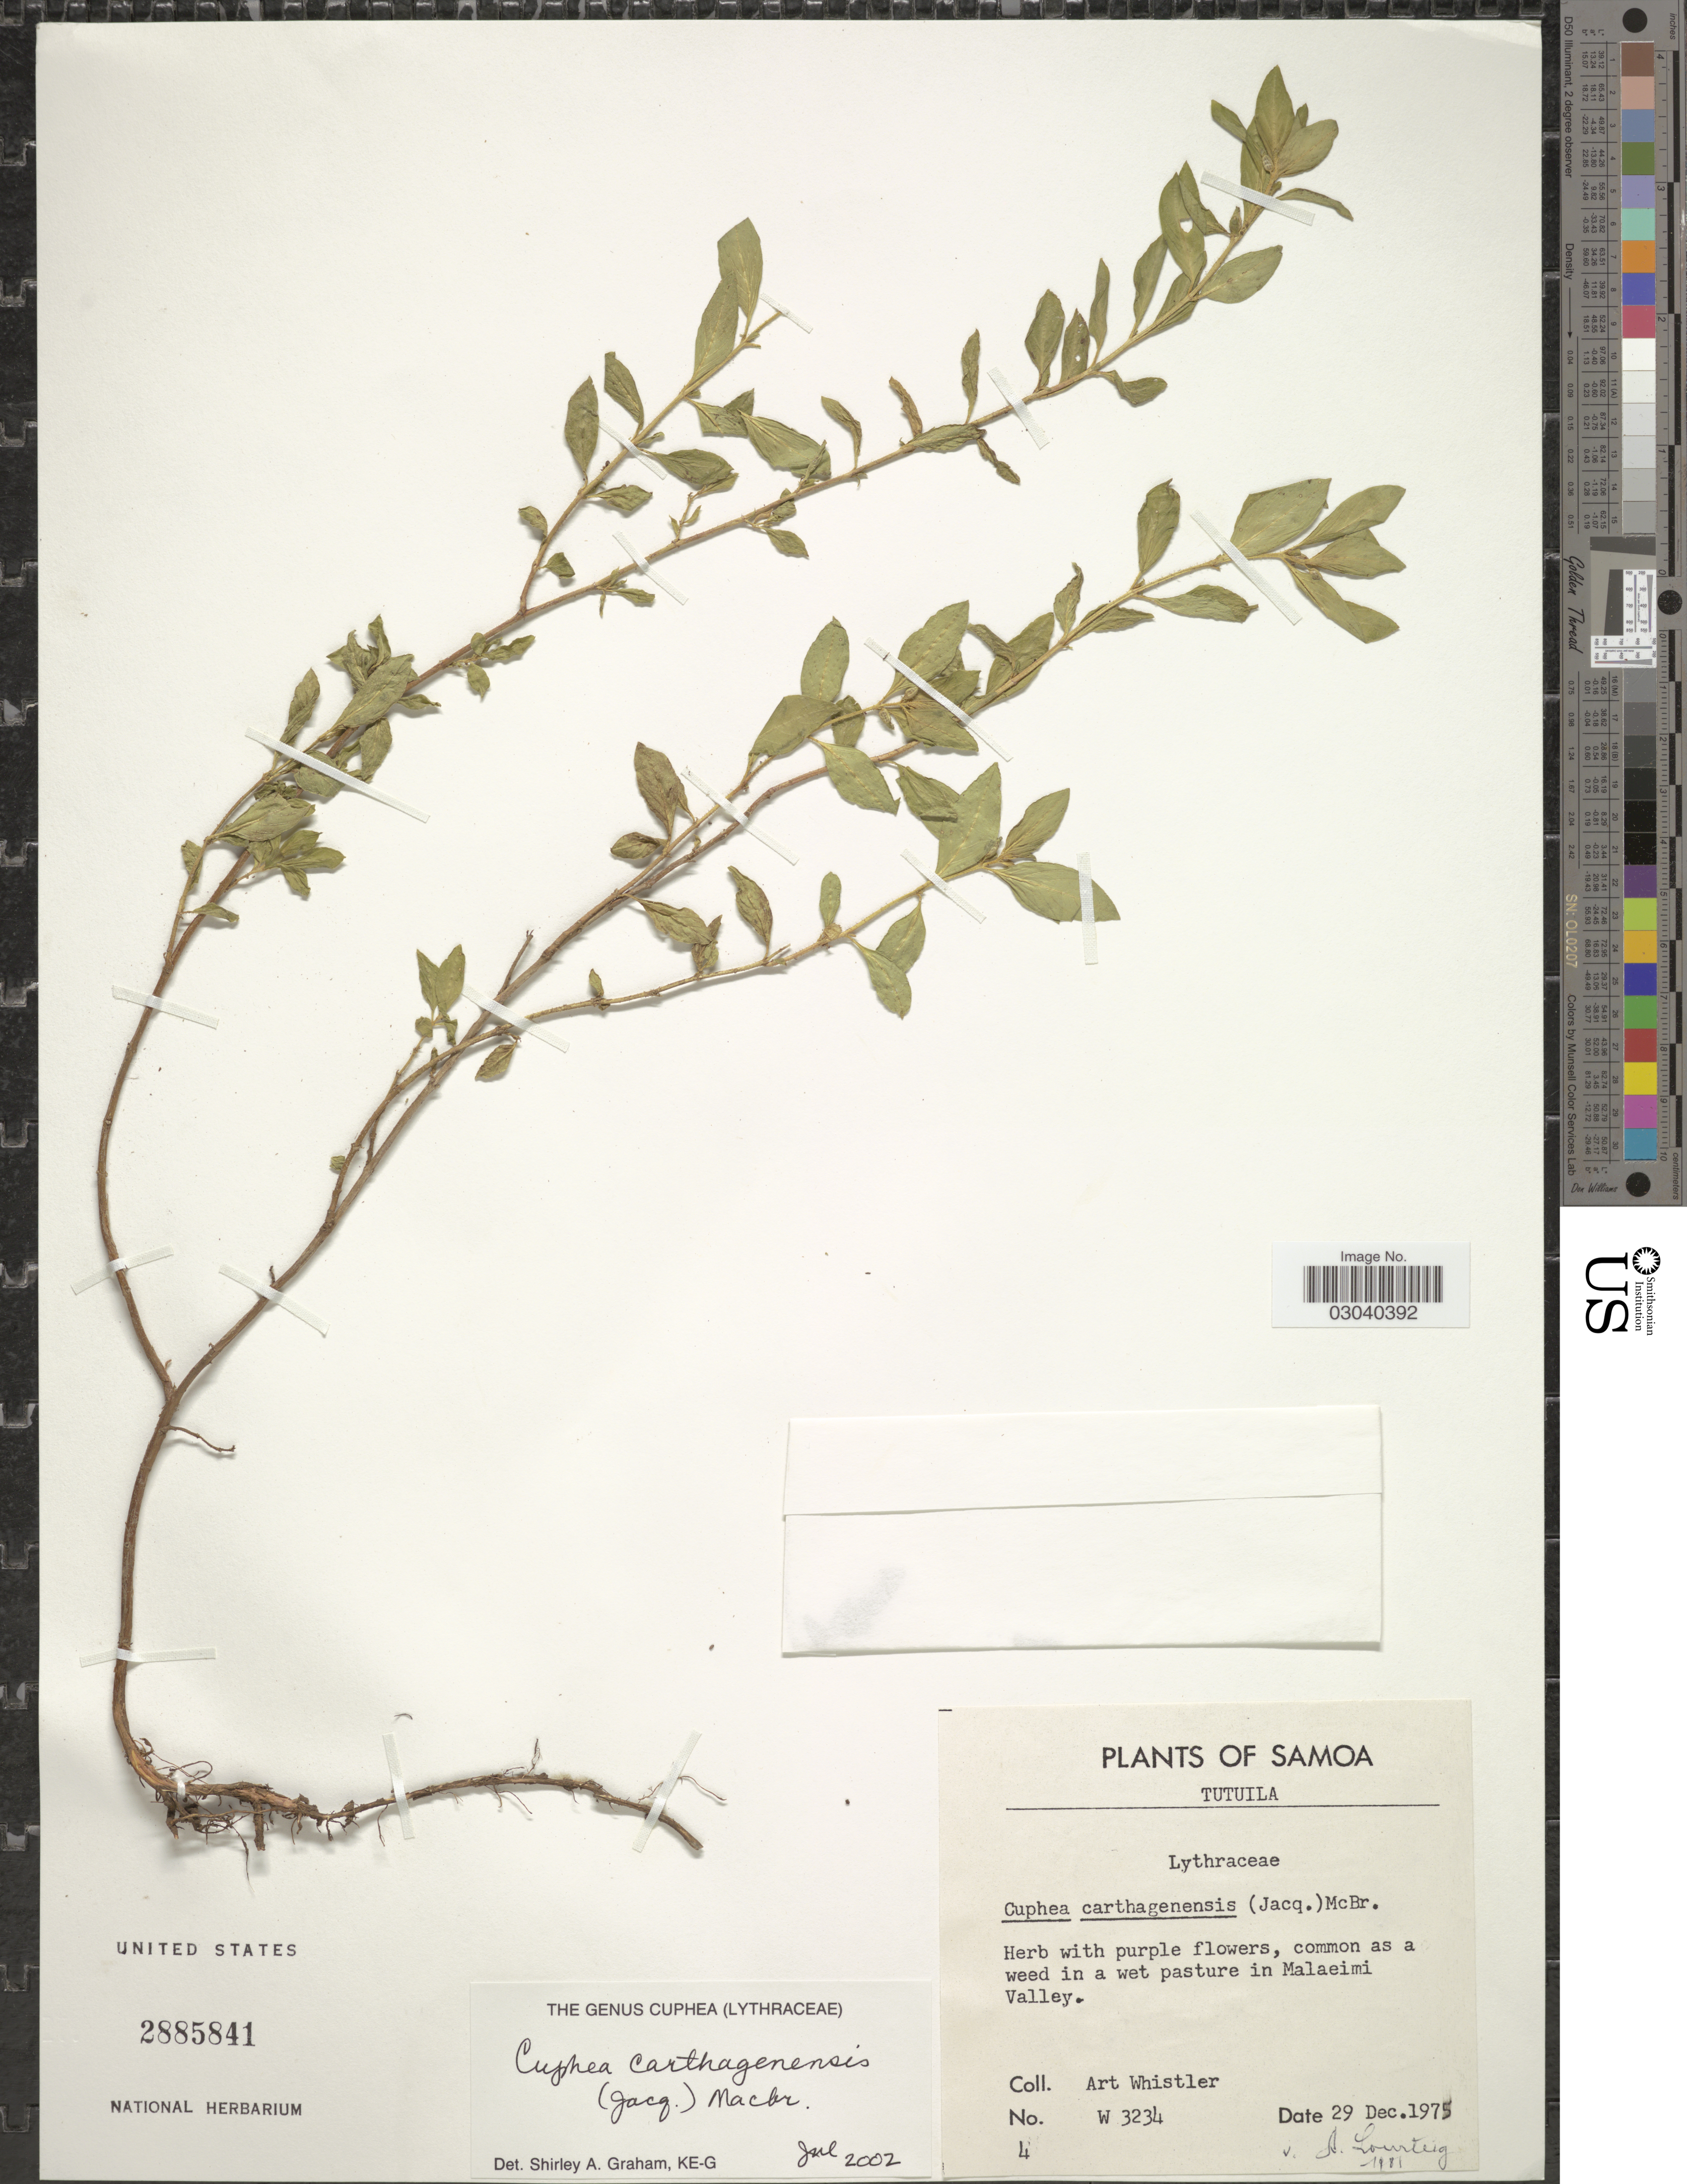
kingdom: Plantae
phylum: Tracheophyta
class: Magnoliopsida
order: Myrtales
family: Lythraceae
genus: Cuphea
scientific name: Cuphea carthagenensis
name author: (Jacq.) J.F. Macbr.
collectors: A. Whistler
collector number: W3234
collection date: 1975-12-29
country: American Samoa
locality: Samoa. Tutuila. In Malaeimi Valley.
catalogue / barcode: US 2885841